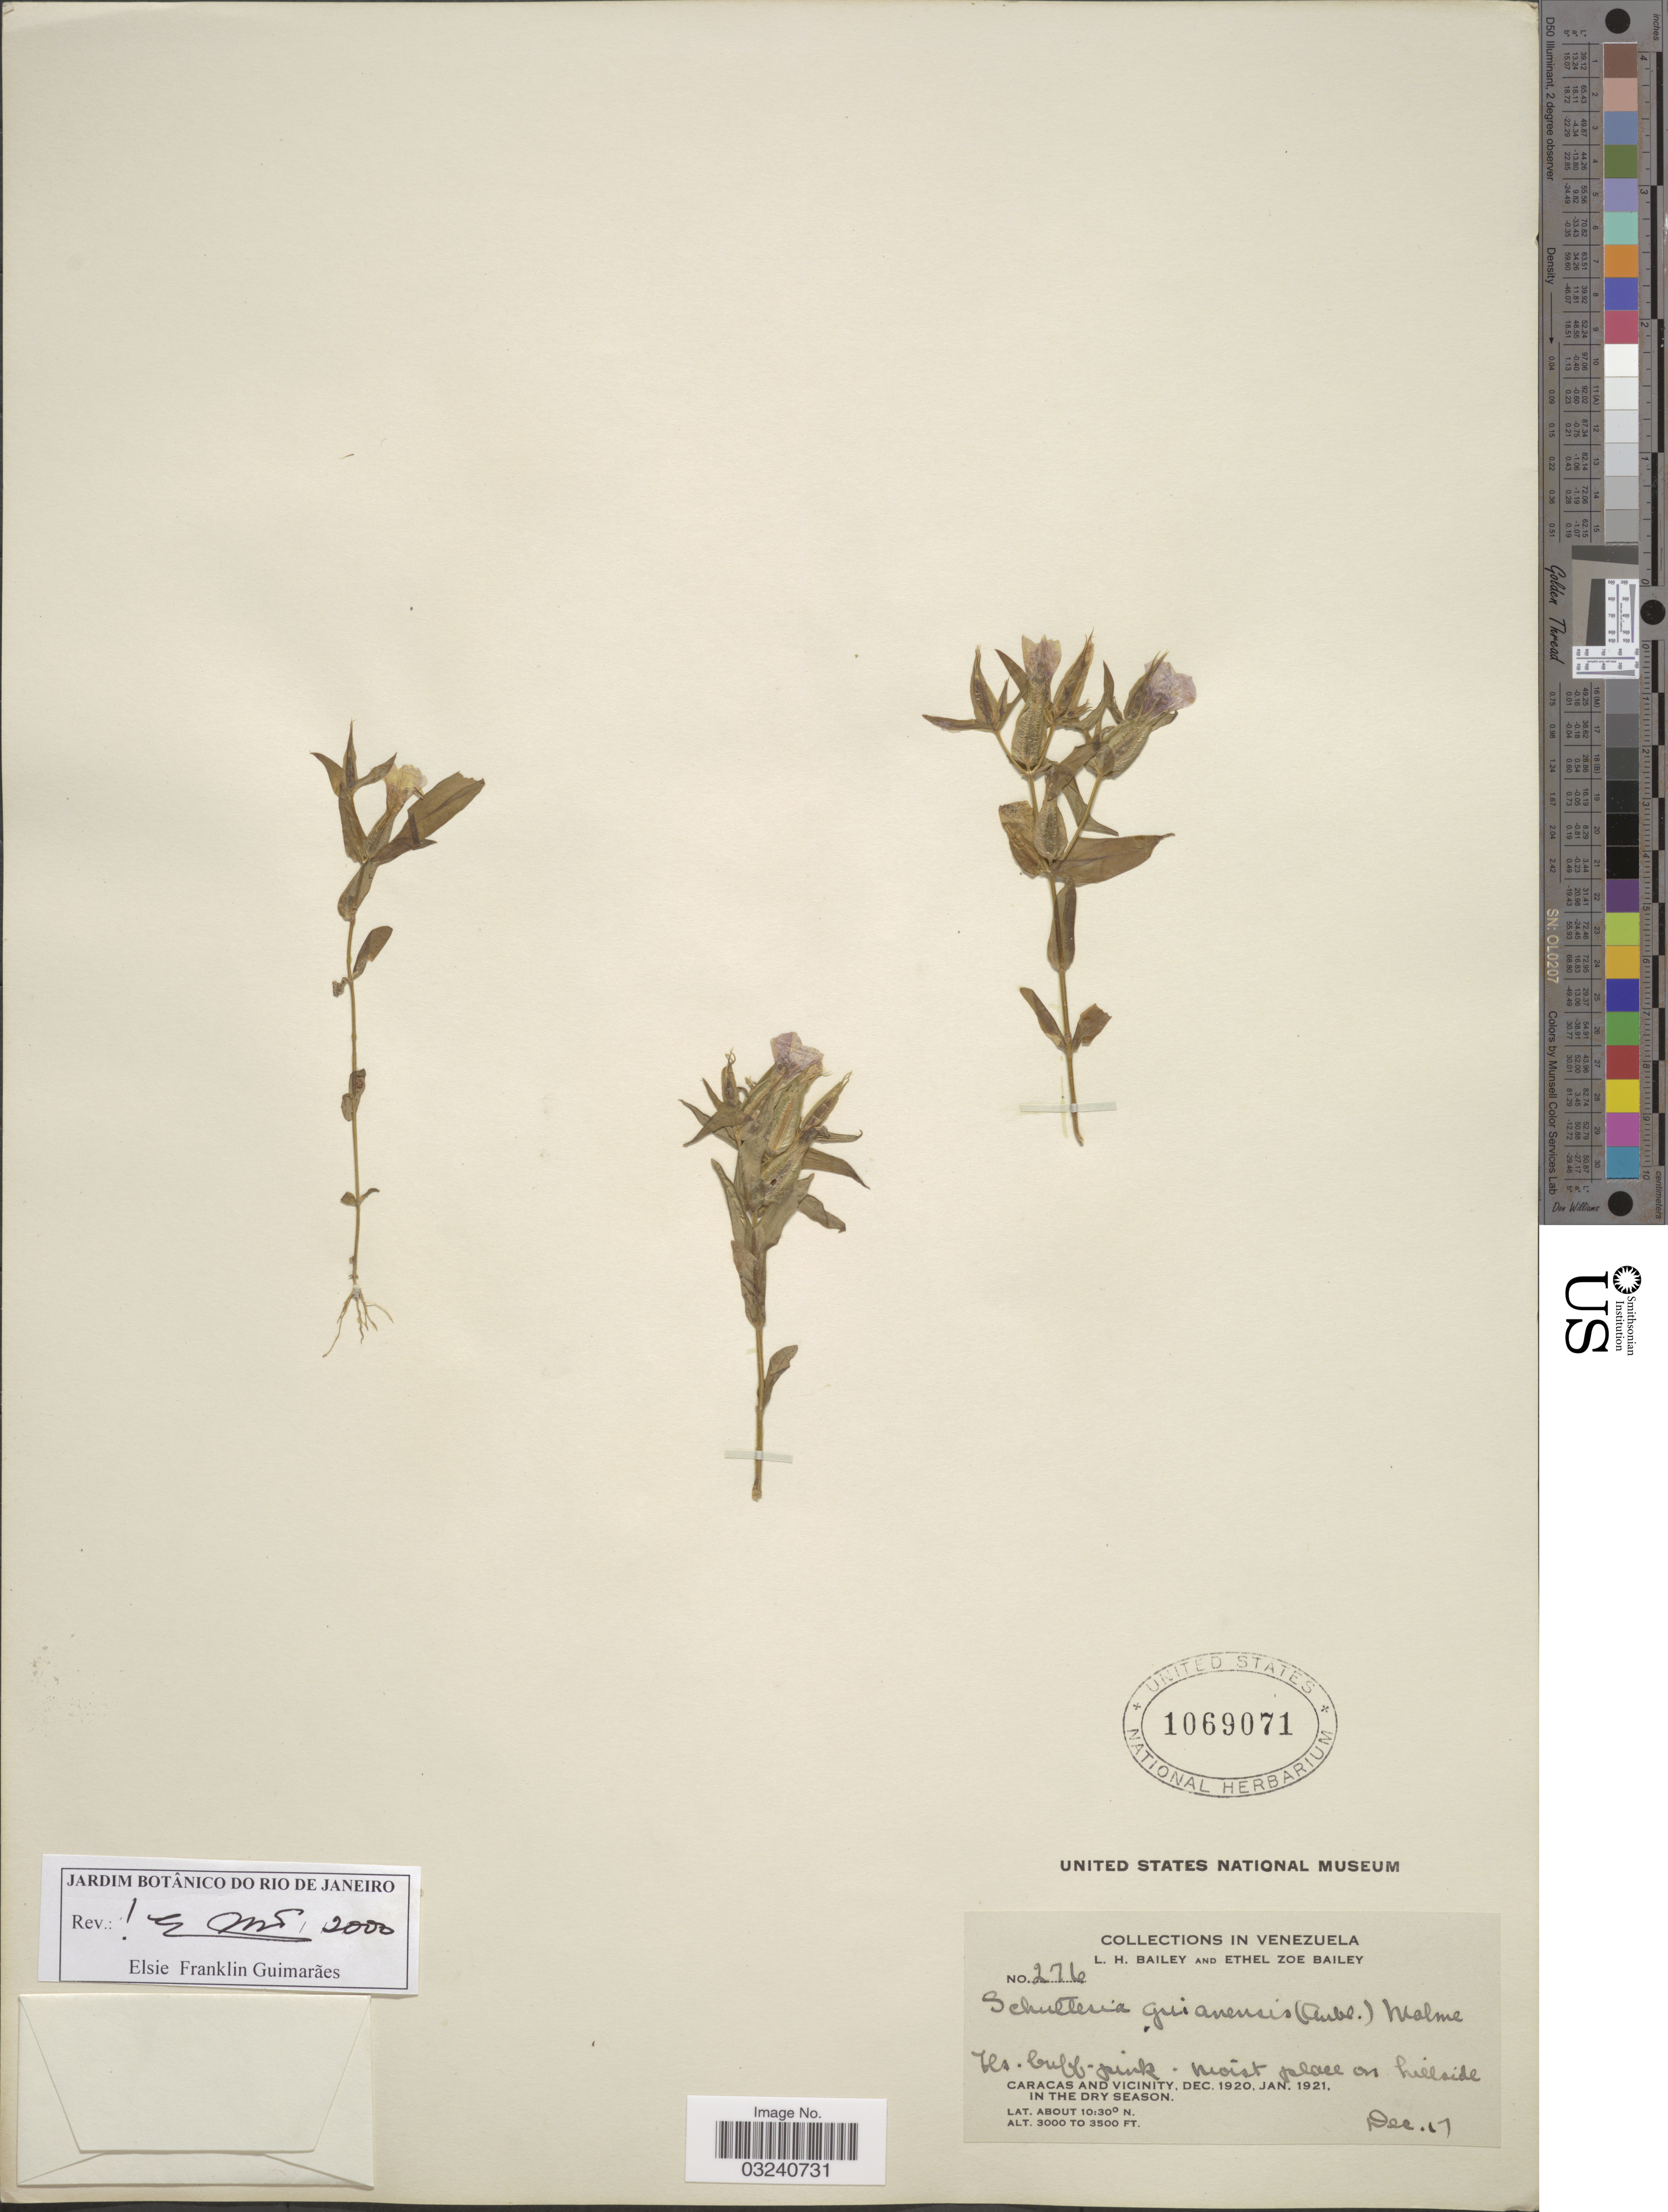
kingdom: Plantae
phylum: Tracheophyta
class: Magnoliopsida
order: Gentianales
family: Gentianaceae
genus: Schultesia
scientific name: Schultesia guianensis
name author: (Aubl.) Malme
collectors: L. H. Bailey & E. Z. Bailey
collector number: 276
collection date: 1920-12-17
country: Venezuela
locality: Caracas and Vicinity.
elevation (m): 914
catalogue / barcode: US 1069071